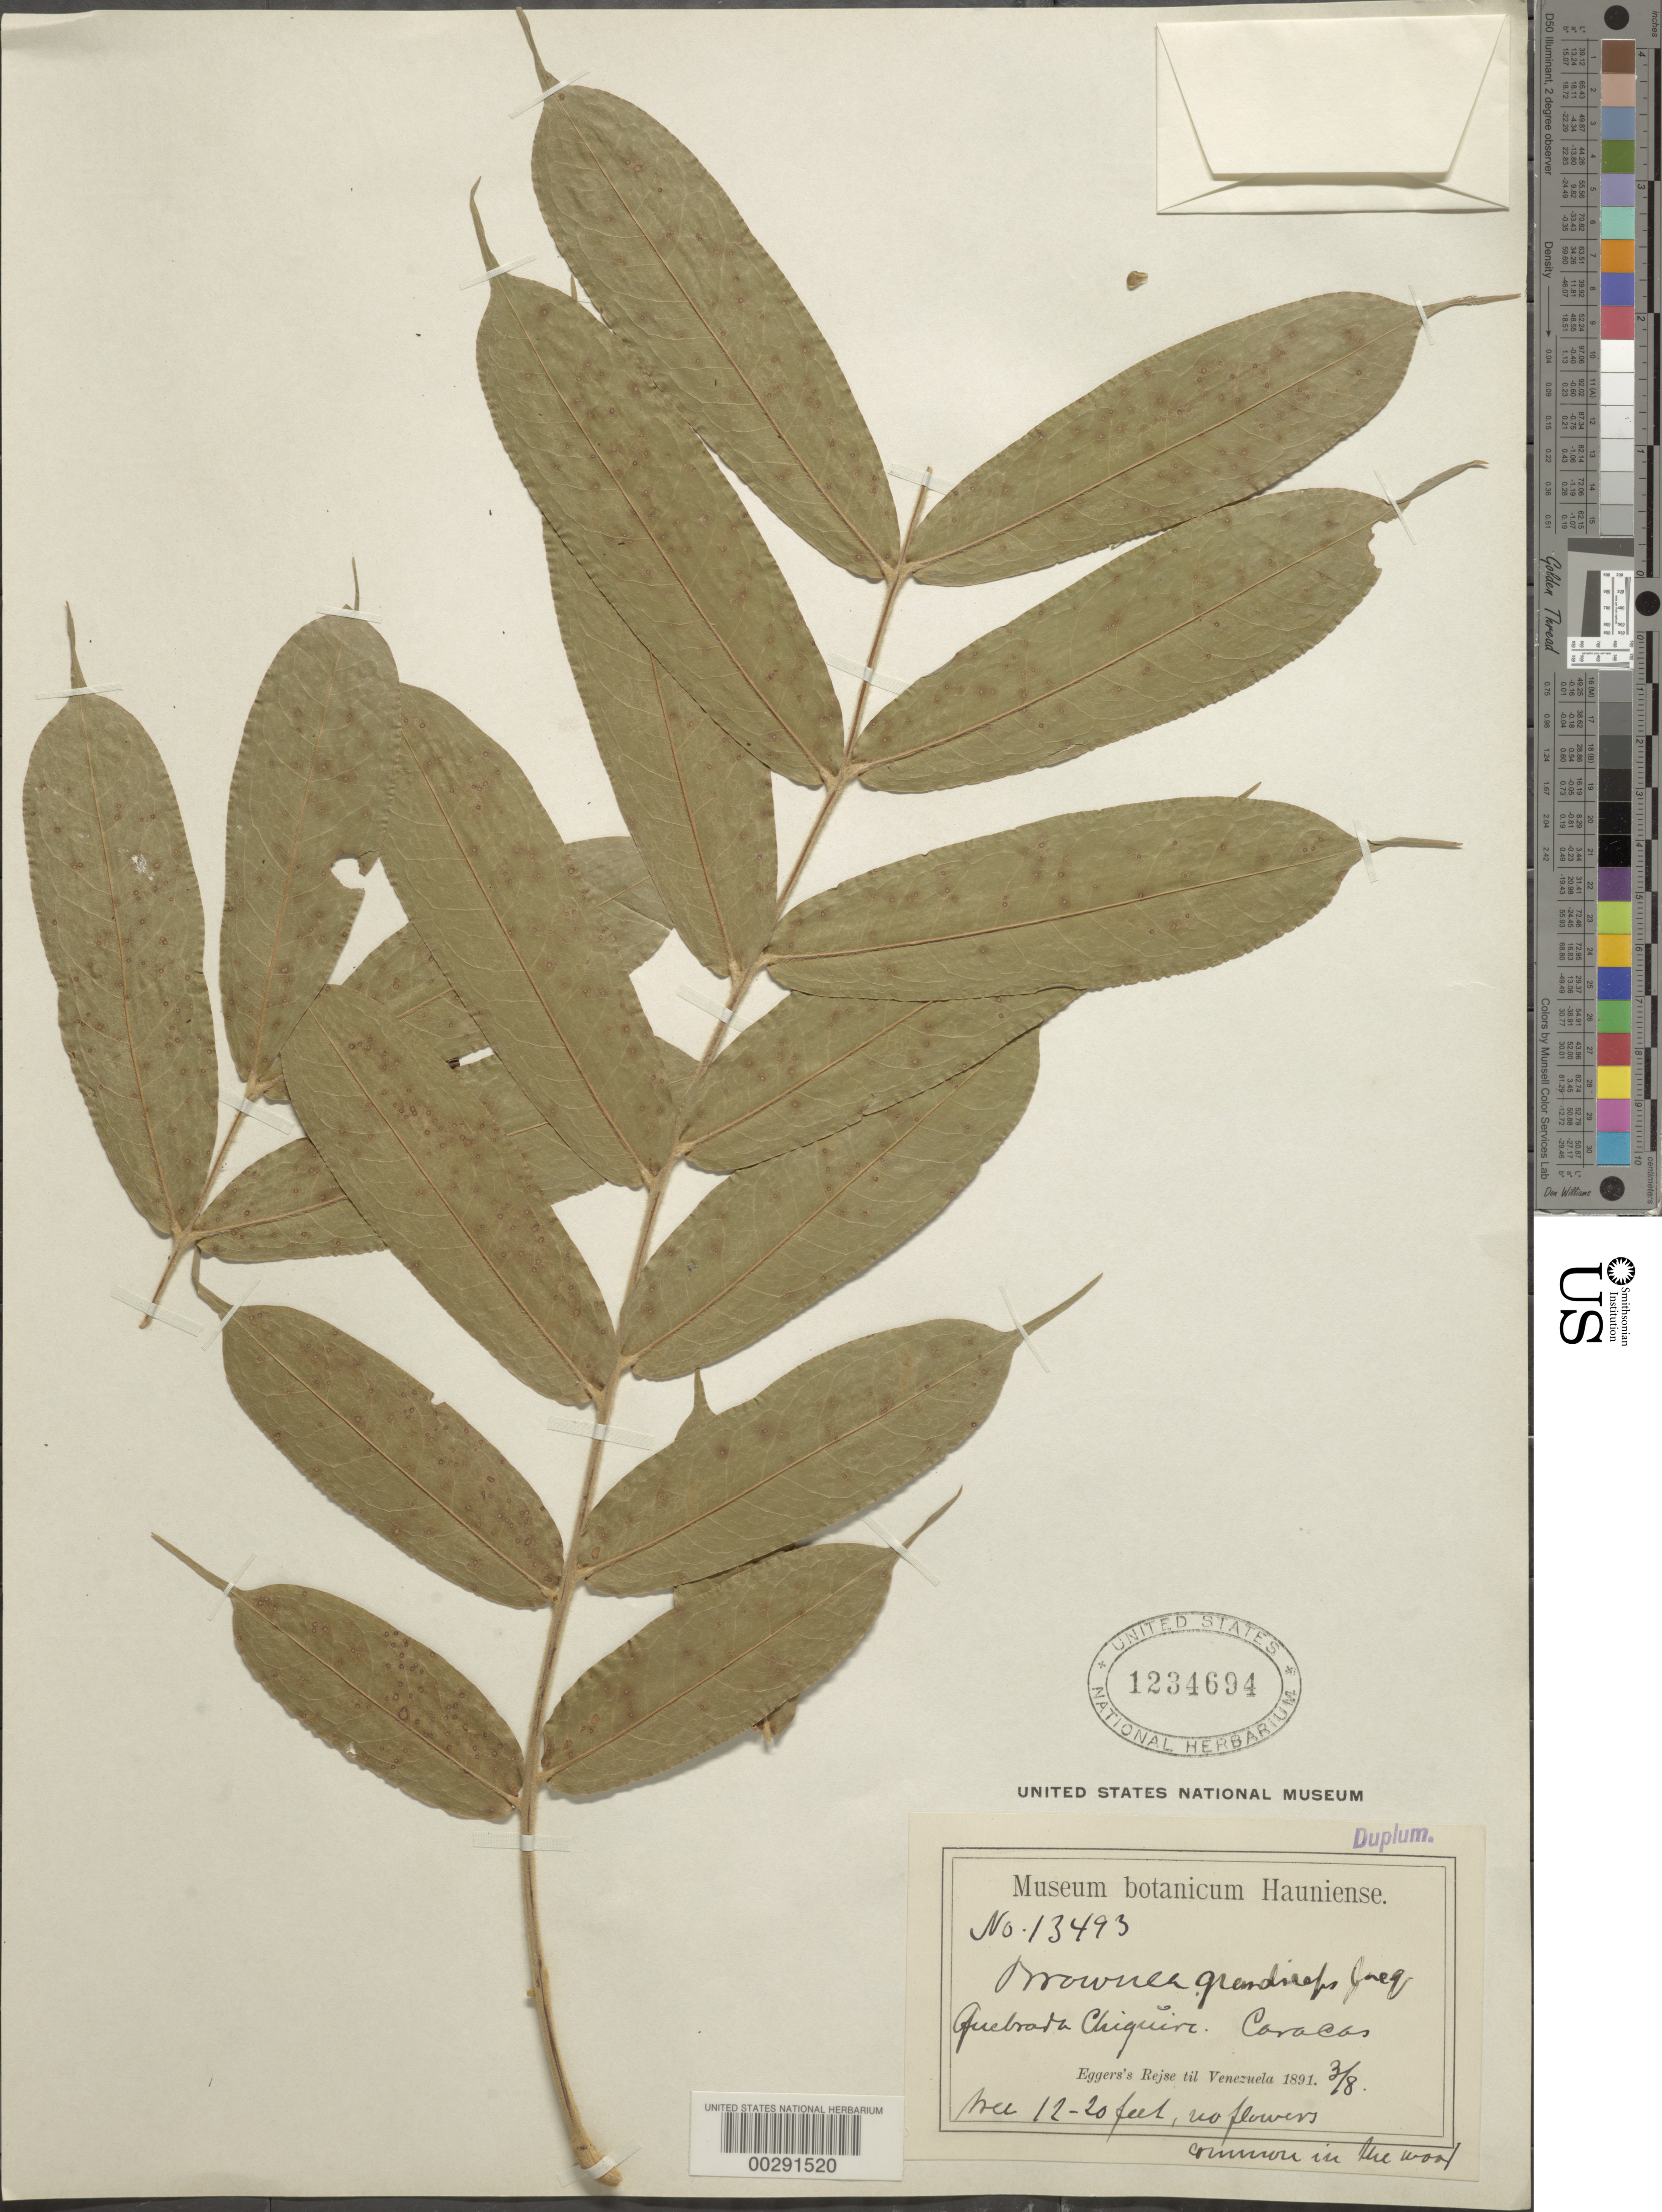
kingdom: Plantae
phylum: Tracheophyta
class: Magnoliopsida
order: Fabales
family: Fabaceae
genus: Brownea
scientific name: Brownea grandiceps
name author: Jacq.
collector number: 13493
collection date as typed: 03 Aug 1891 or 08 Mar 1891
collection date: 1891-03-08 or 1891-08-03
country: Venezuela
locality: Quebrada chiquere, caracas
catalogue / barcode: US 1234694